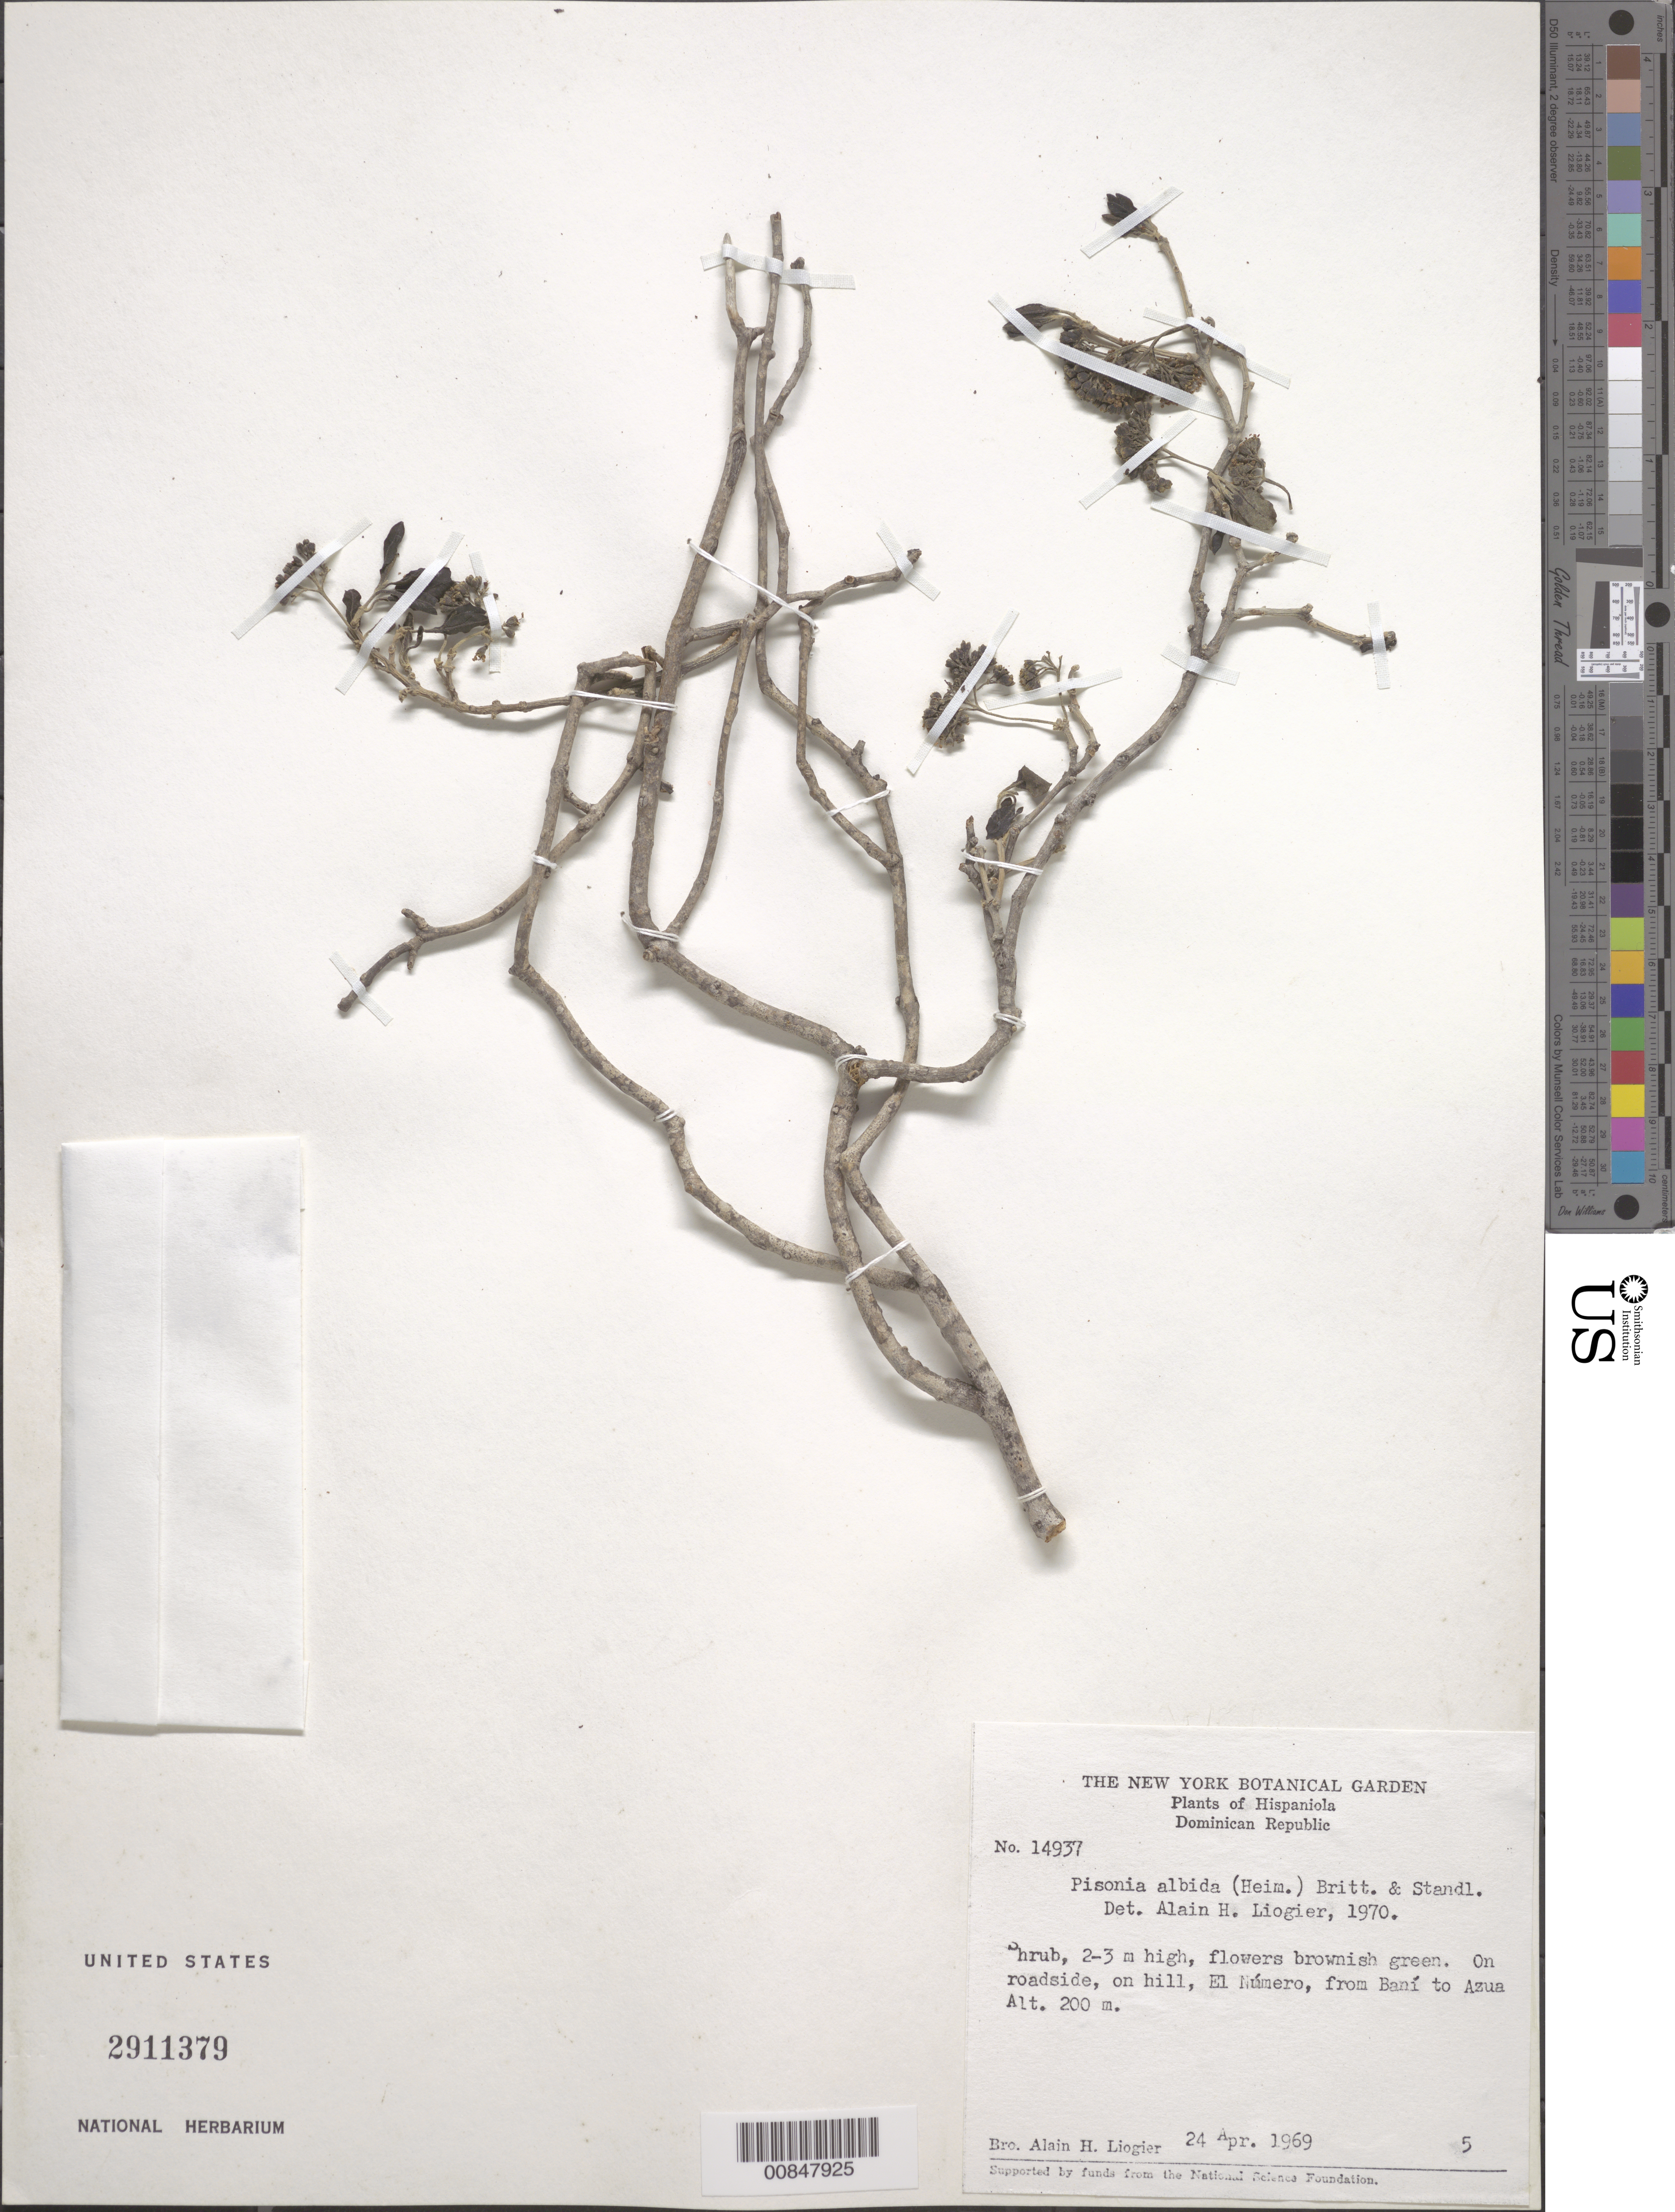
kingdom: Plantae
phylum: Tracheophyta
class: Magnoliopsida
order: Caryophyllales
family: Nyctaginaceae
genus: Pisonia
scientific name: Pisonia albida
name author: (Heimerl) Britton ex Standl.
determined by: Liogier, Alain H.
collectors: A. H. Liogier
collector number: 14937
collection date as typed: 24 Apr 1969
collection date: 1969-04-24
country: Dominican Republic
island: Hispaniola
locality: El Número, from Baní to Azua.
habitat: On roadside, on hill.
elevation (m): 200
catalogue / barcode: US 2911379